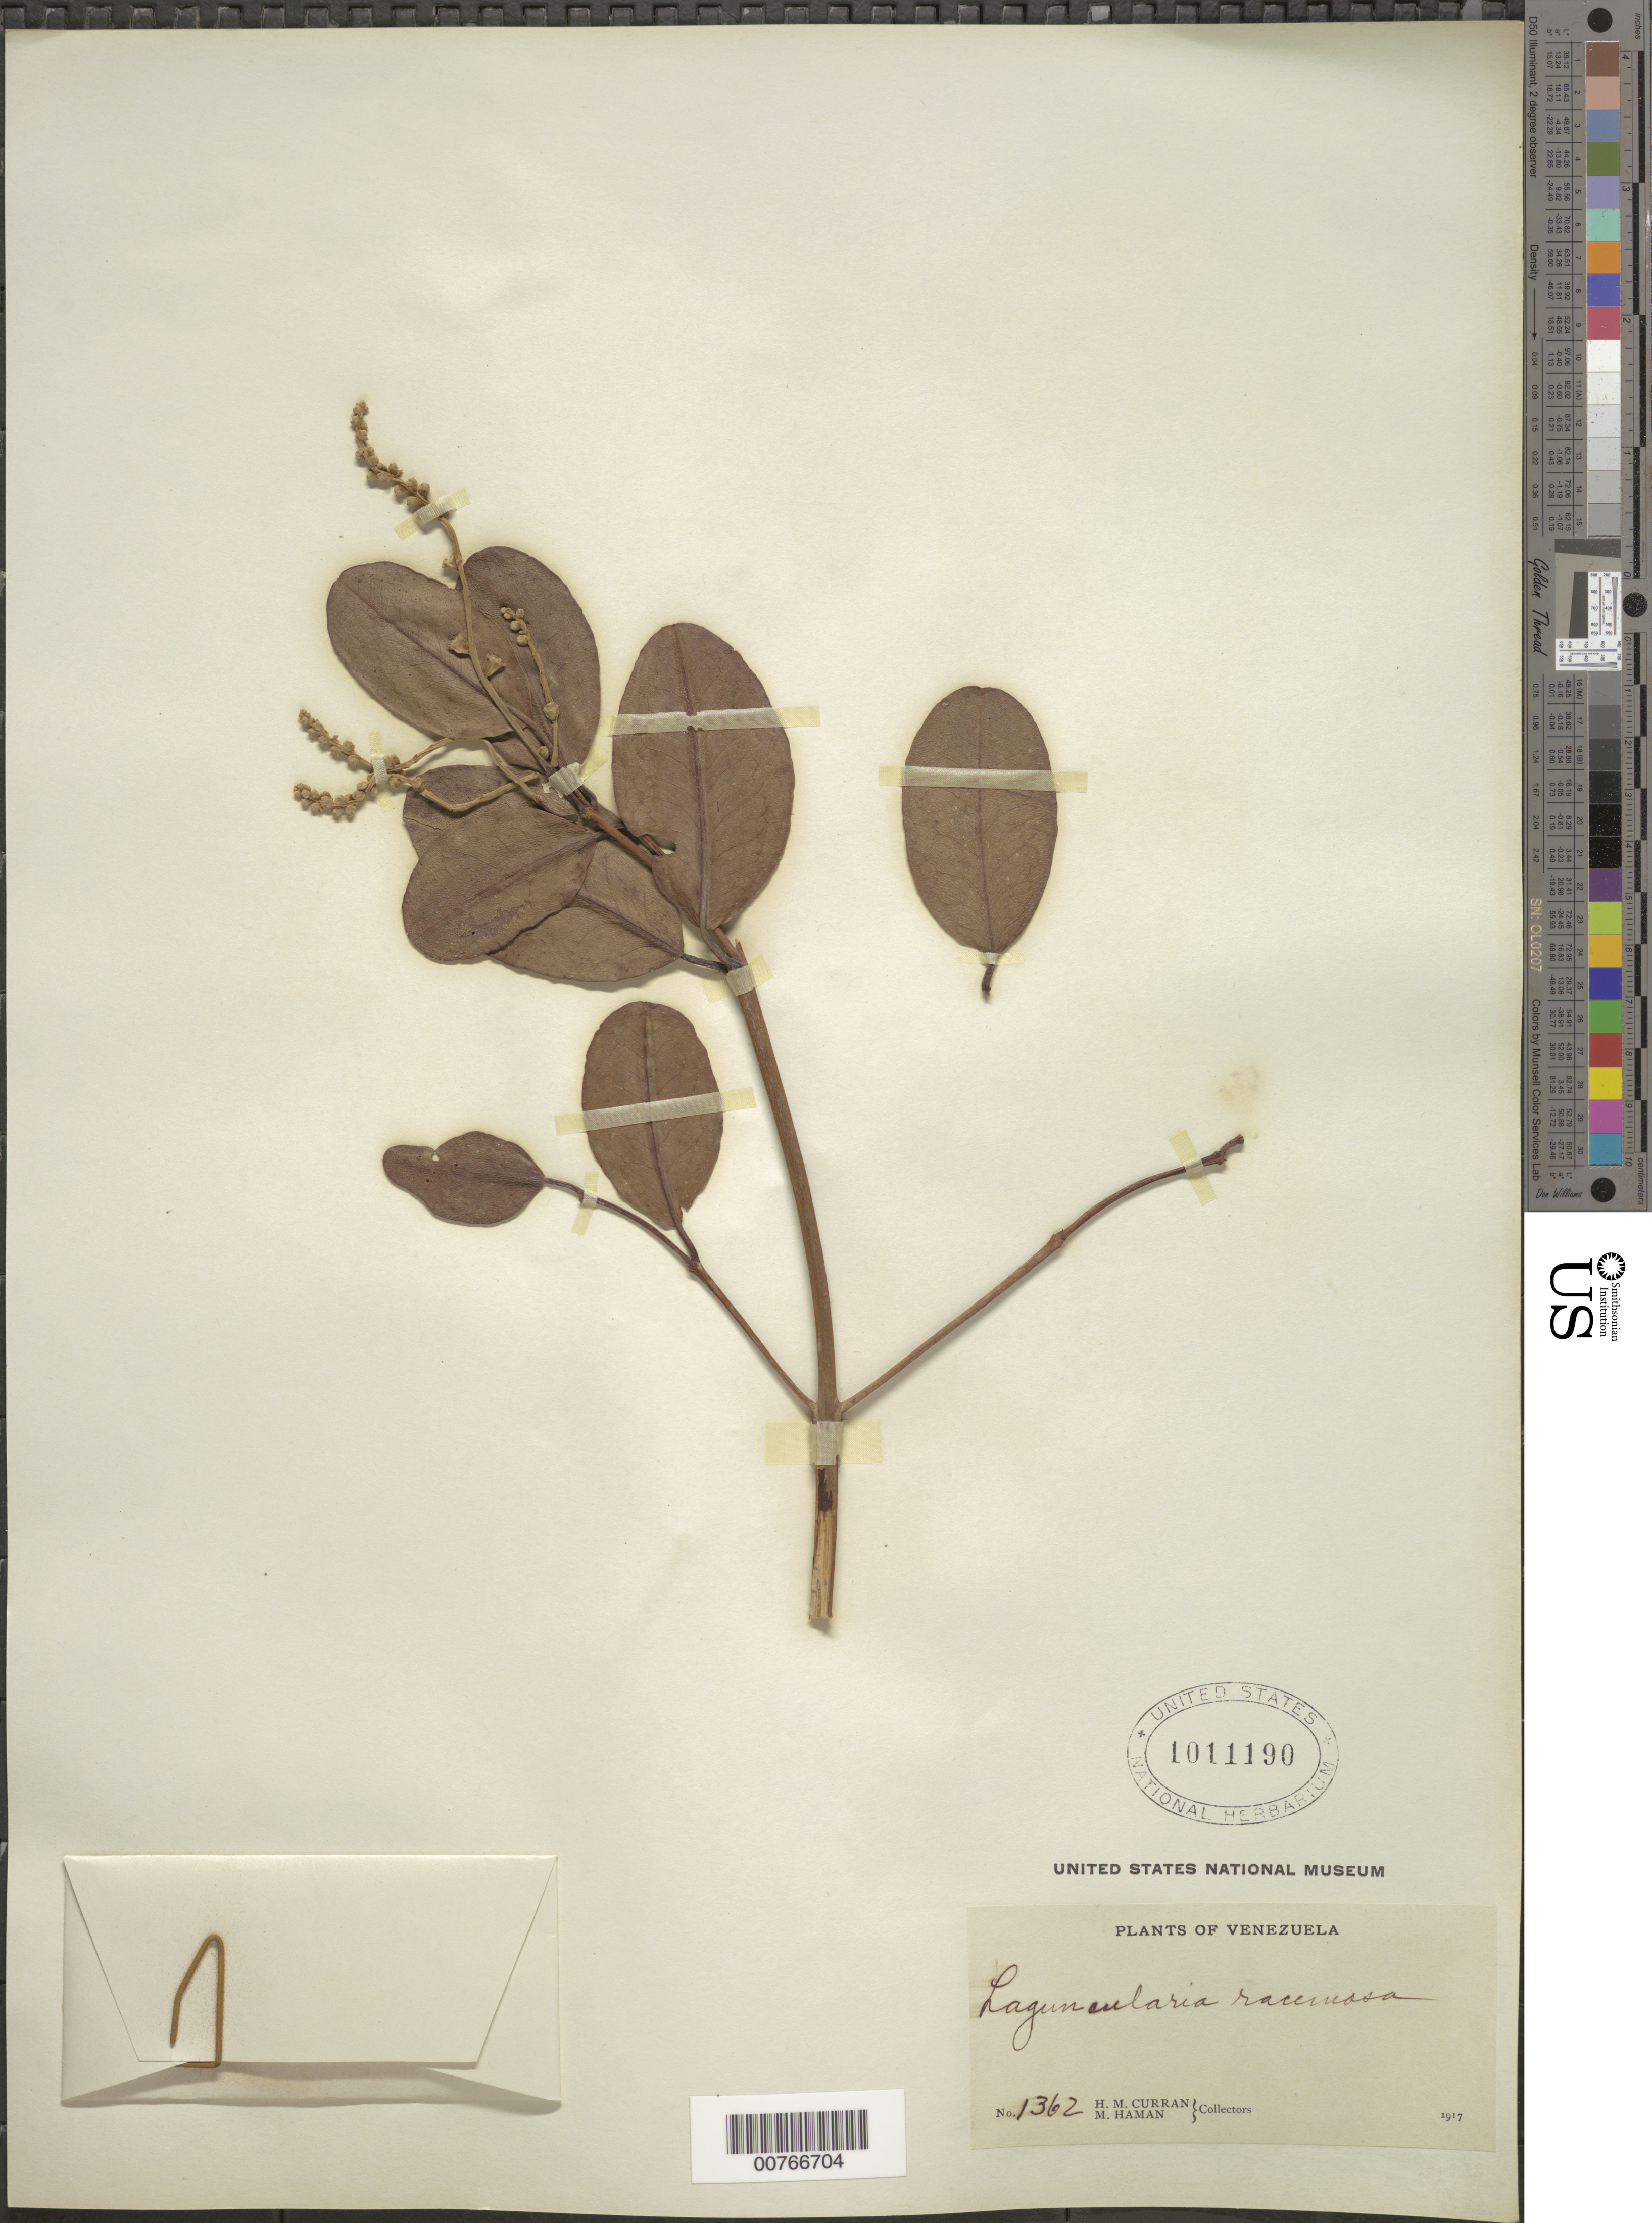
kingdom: Plantae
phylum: Tracheophyta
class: Magnoliopsida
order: Myrtales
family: Combretaceae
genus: Laguncularia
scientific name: Laguncularia racemosa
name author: (L.) C.F. Gaertn.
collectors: H. M. Curran & M. Haman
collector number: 1362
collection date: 1917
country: Venezuela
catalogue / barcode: US 1011190